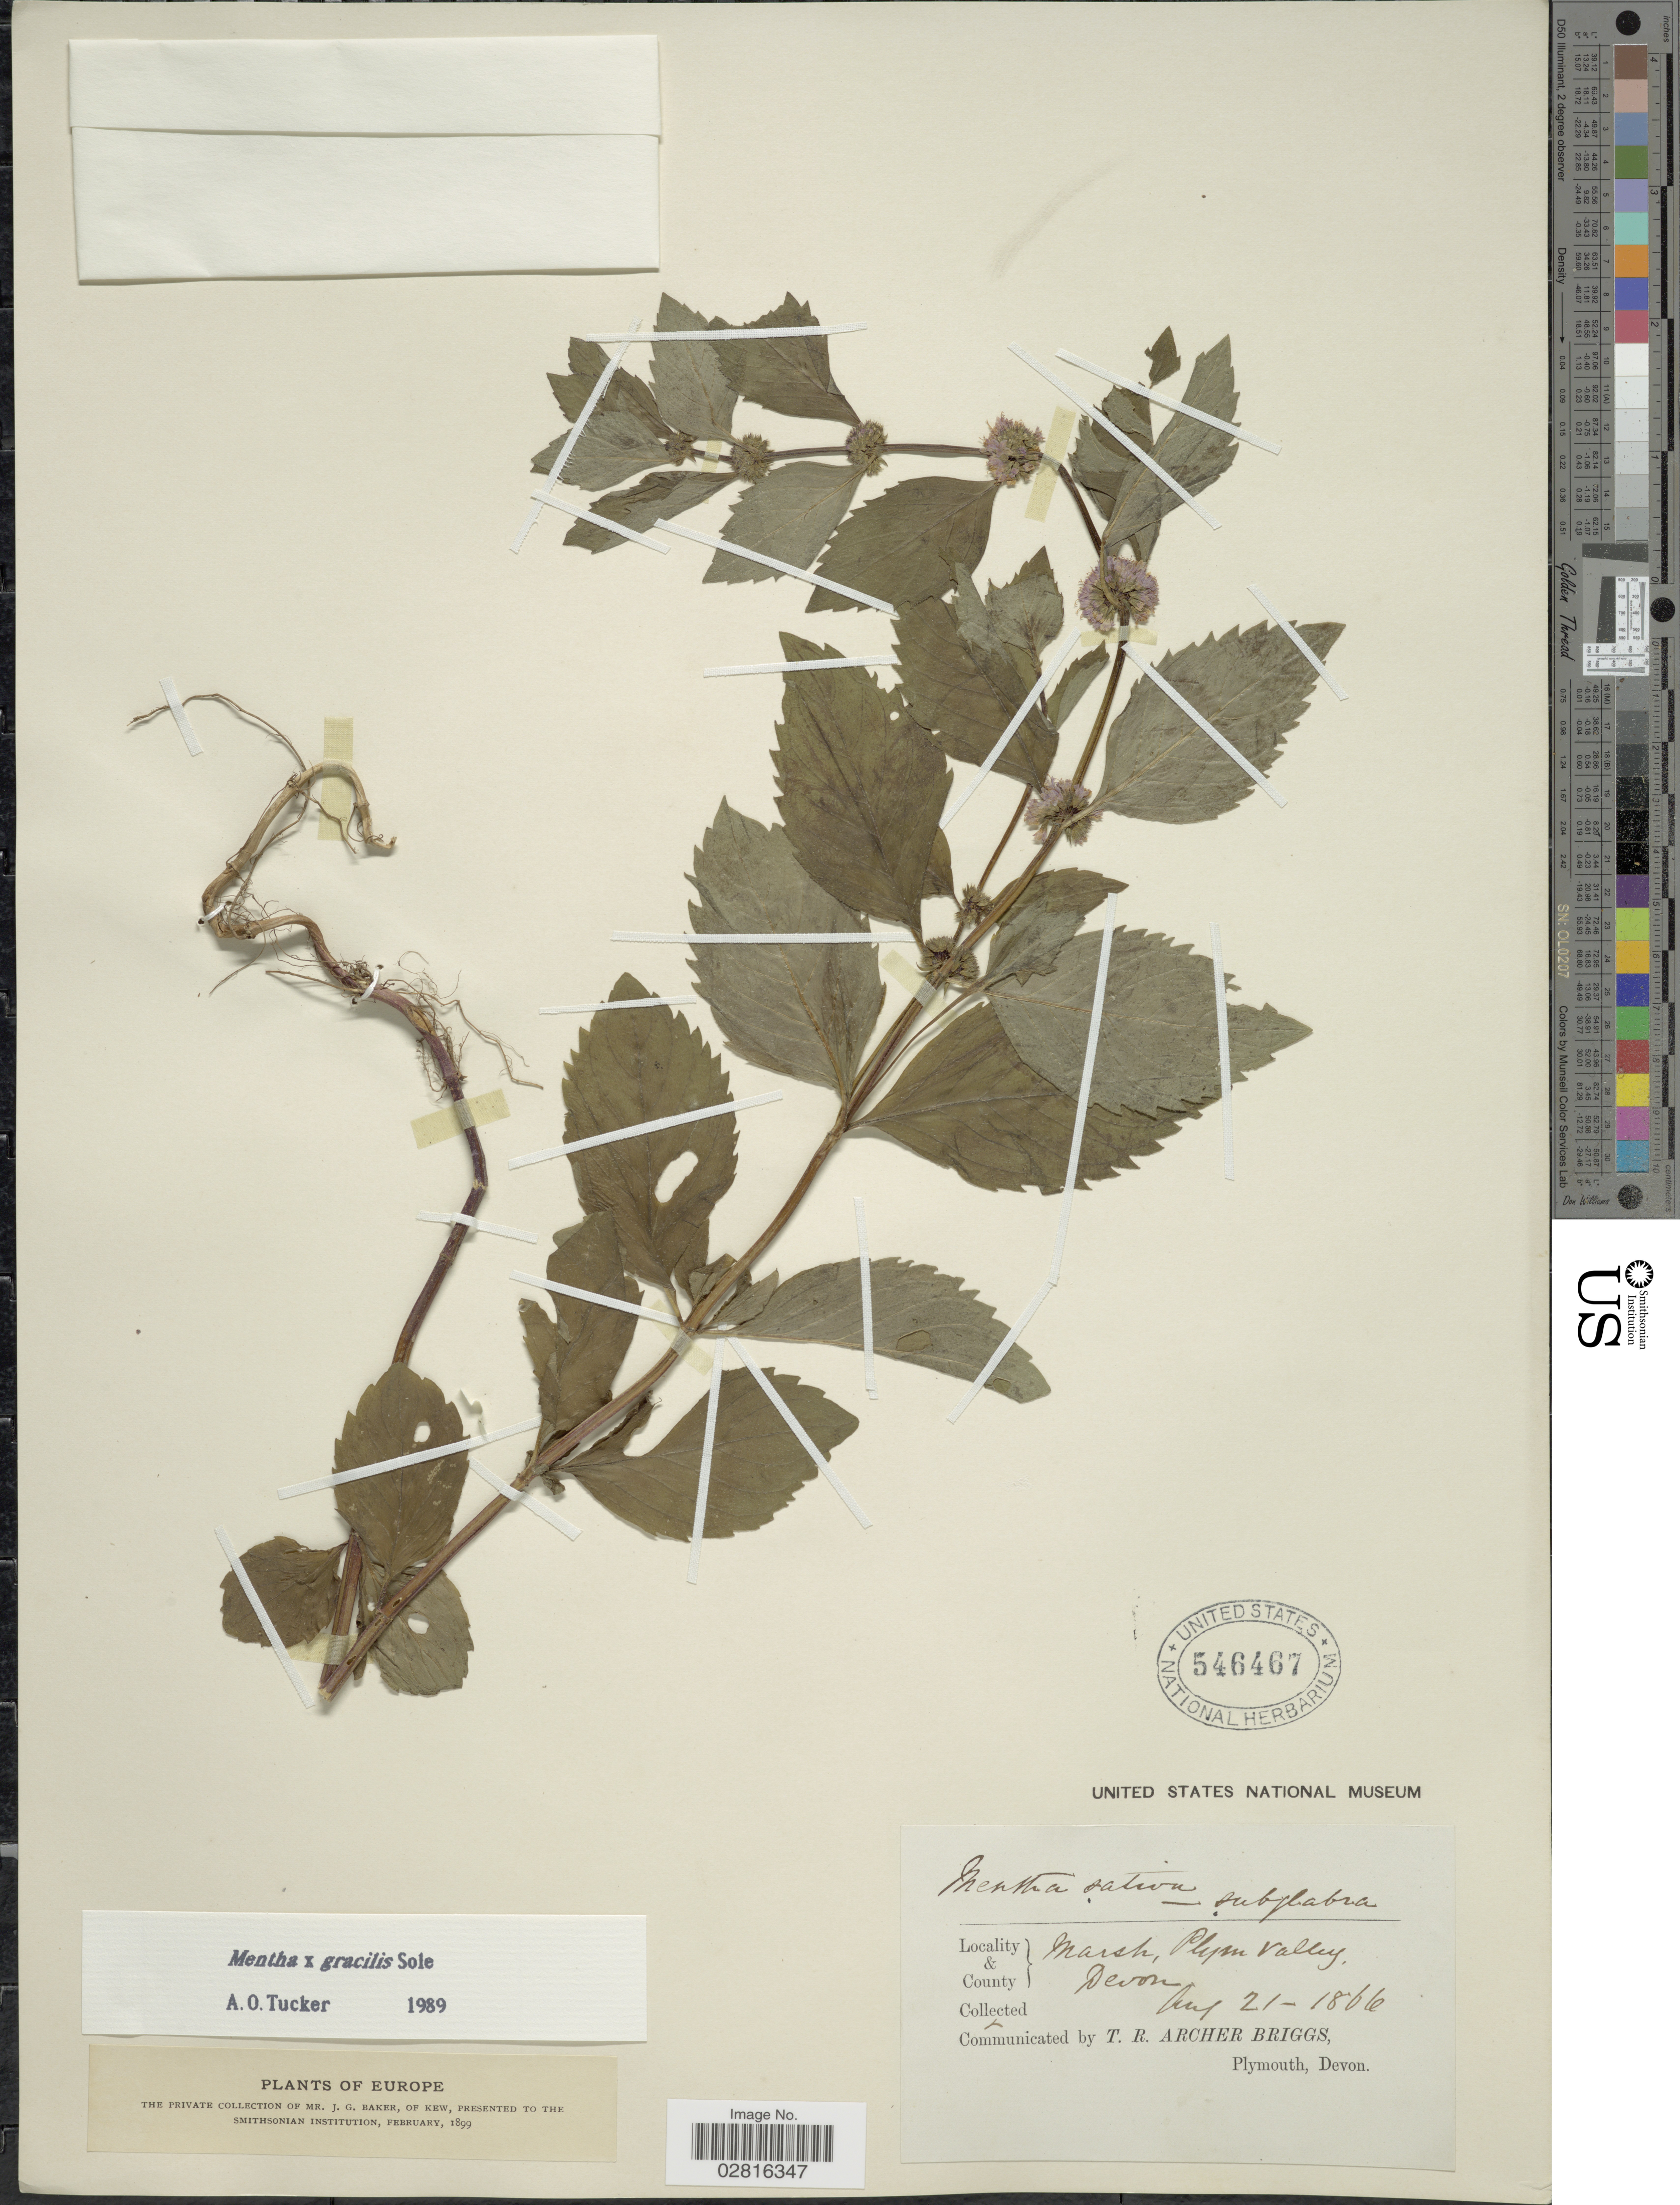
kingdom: Plantae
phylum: Tracheophyta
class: Magnoliopsida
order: Lamiales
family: Lamiaceae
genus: Mentha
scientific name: Mentha x gracilis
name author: Sole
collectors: T. Briggs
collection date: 1866-08-21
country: United Kingdom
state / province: England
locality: Marsh, Plym Valley. County Devon. Europe.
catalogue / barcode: US 546467